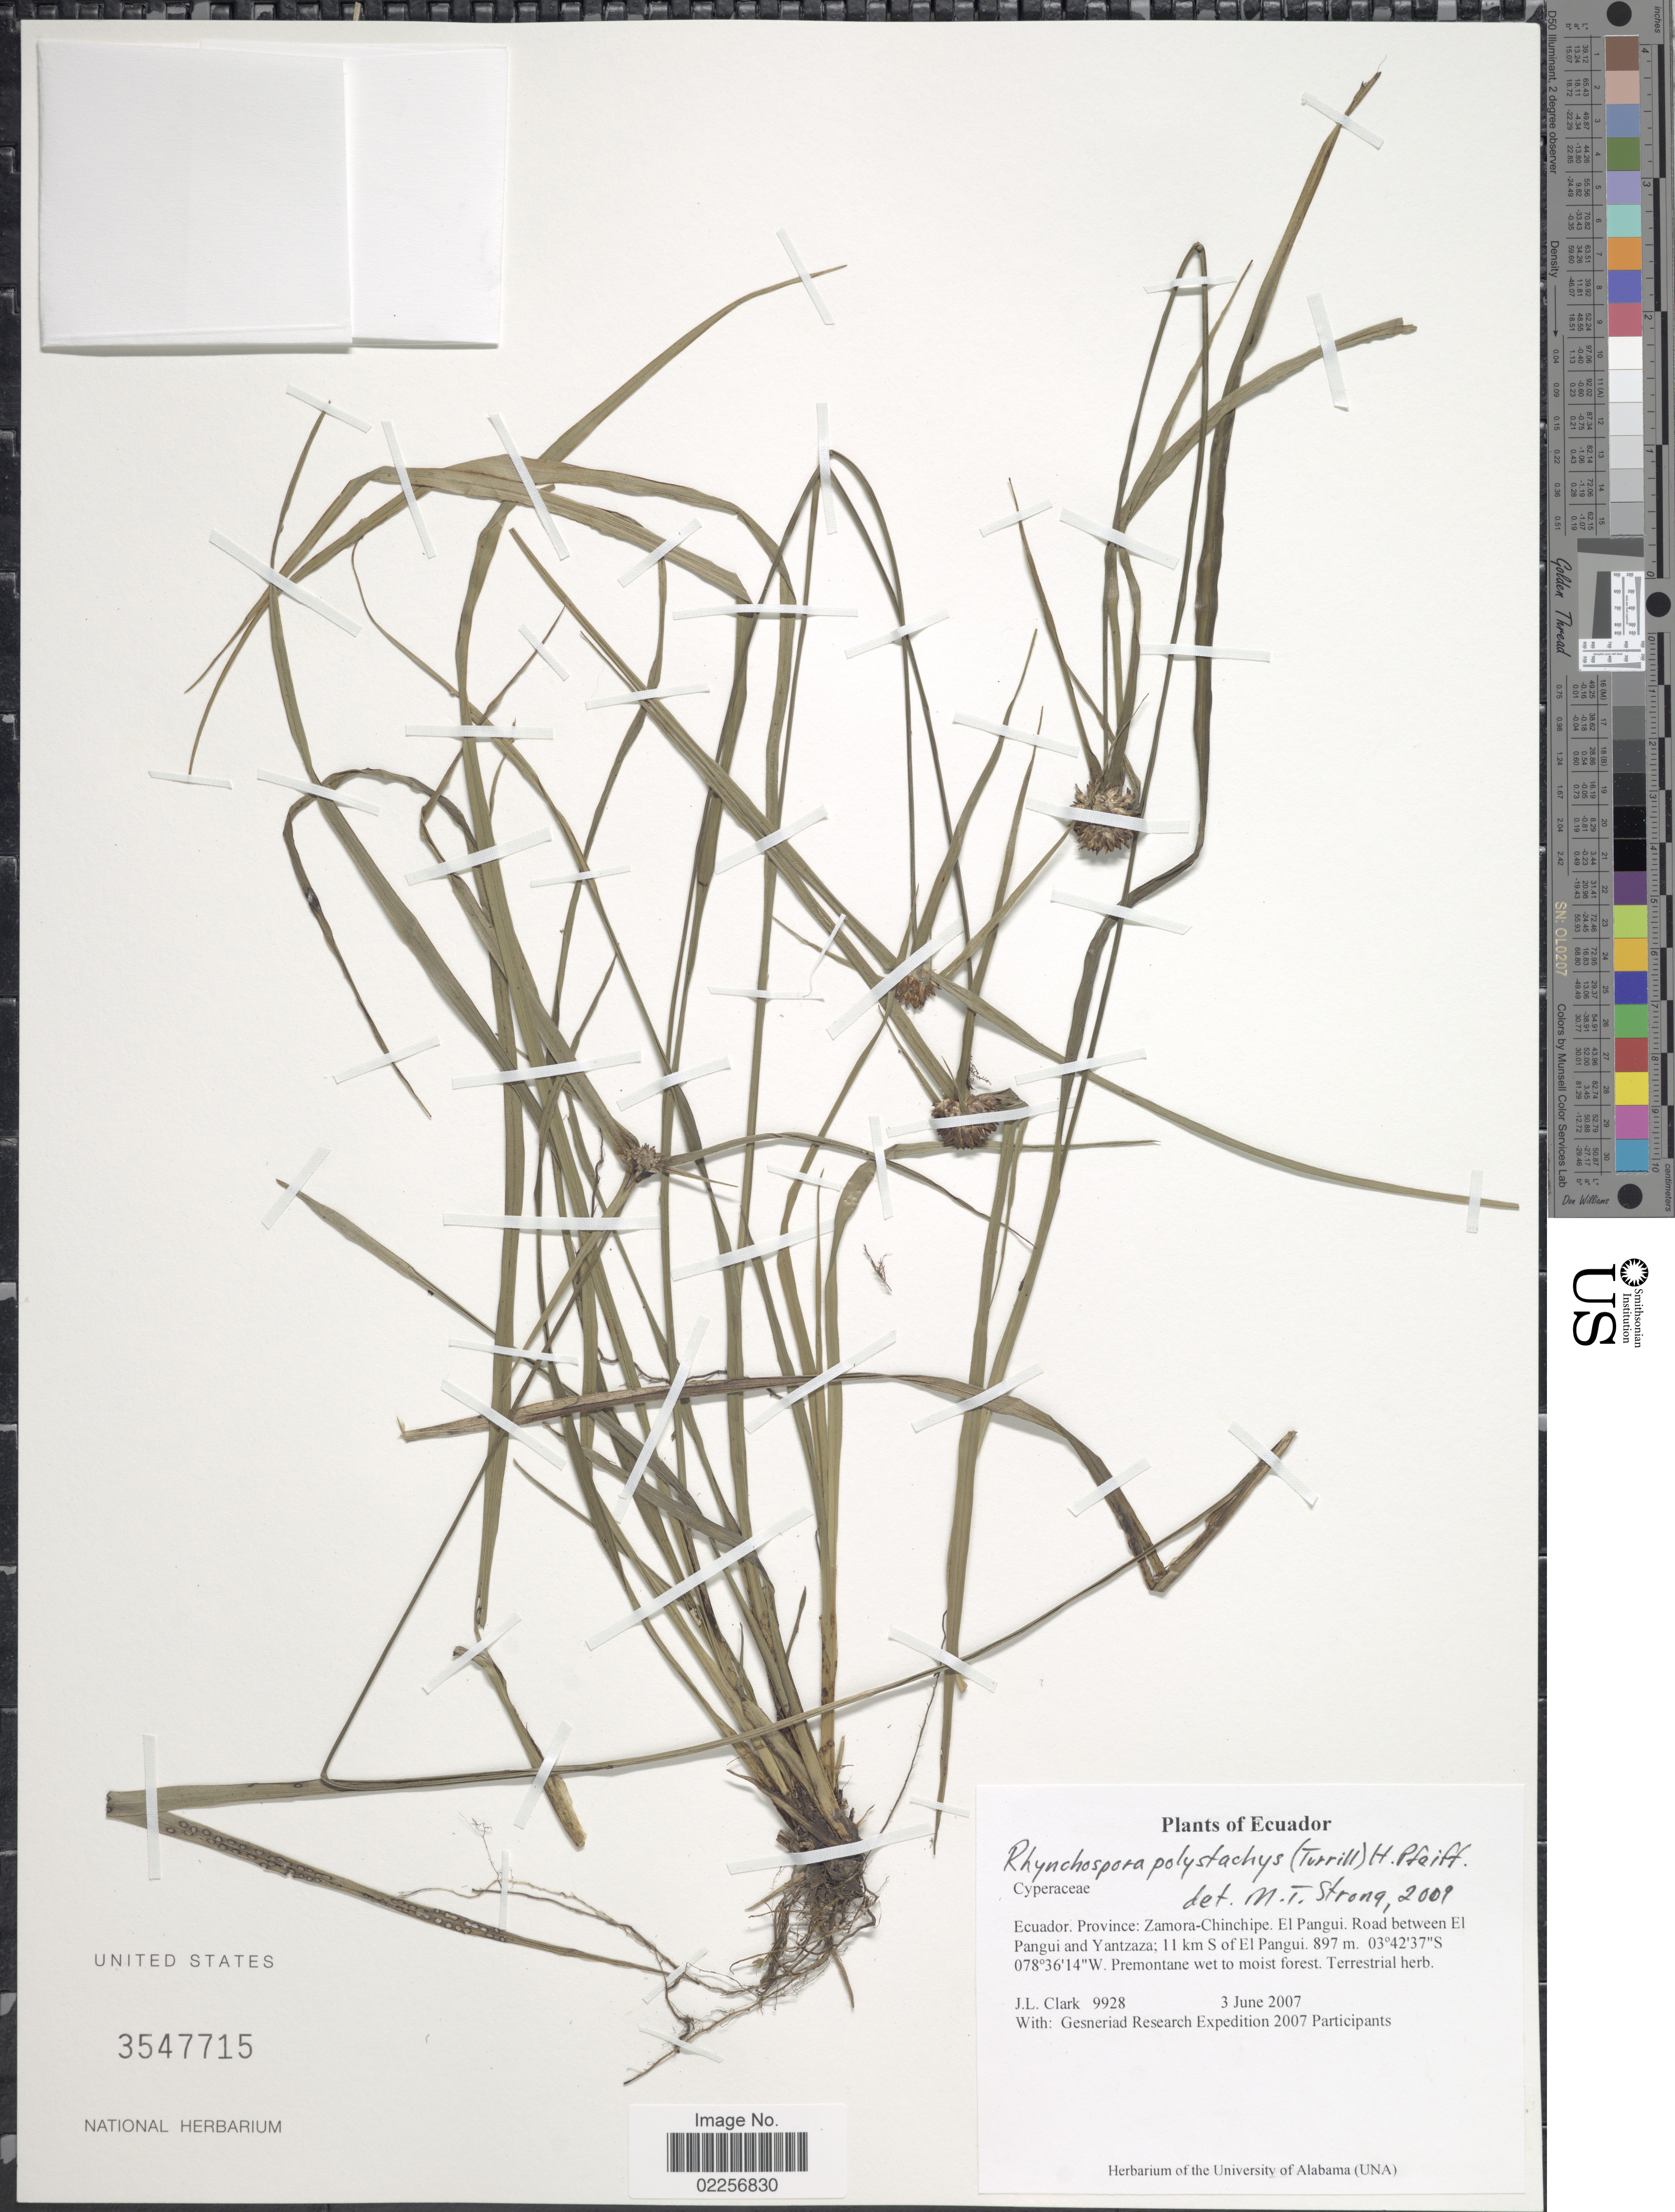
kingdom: Plantae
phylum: Tracheophyta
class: Liliopsida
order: Poales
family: Cyperaceae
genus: Rhynchospora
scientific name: Rhynchospora polystachys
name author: (Turrill) H. Pfeiff.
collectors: J. L. Clark & Gesneriad Research Expedition 2007 Participants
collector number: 9928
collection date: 2007-06-03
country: Ecuador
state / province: Zamora-Chinchipe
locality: El pangui.Road between El Pangui and Yantzaza, 11 km S of El Pangui.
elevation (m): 897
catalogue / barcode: US 3547715